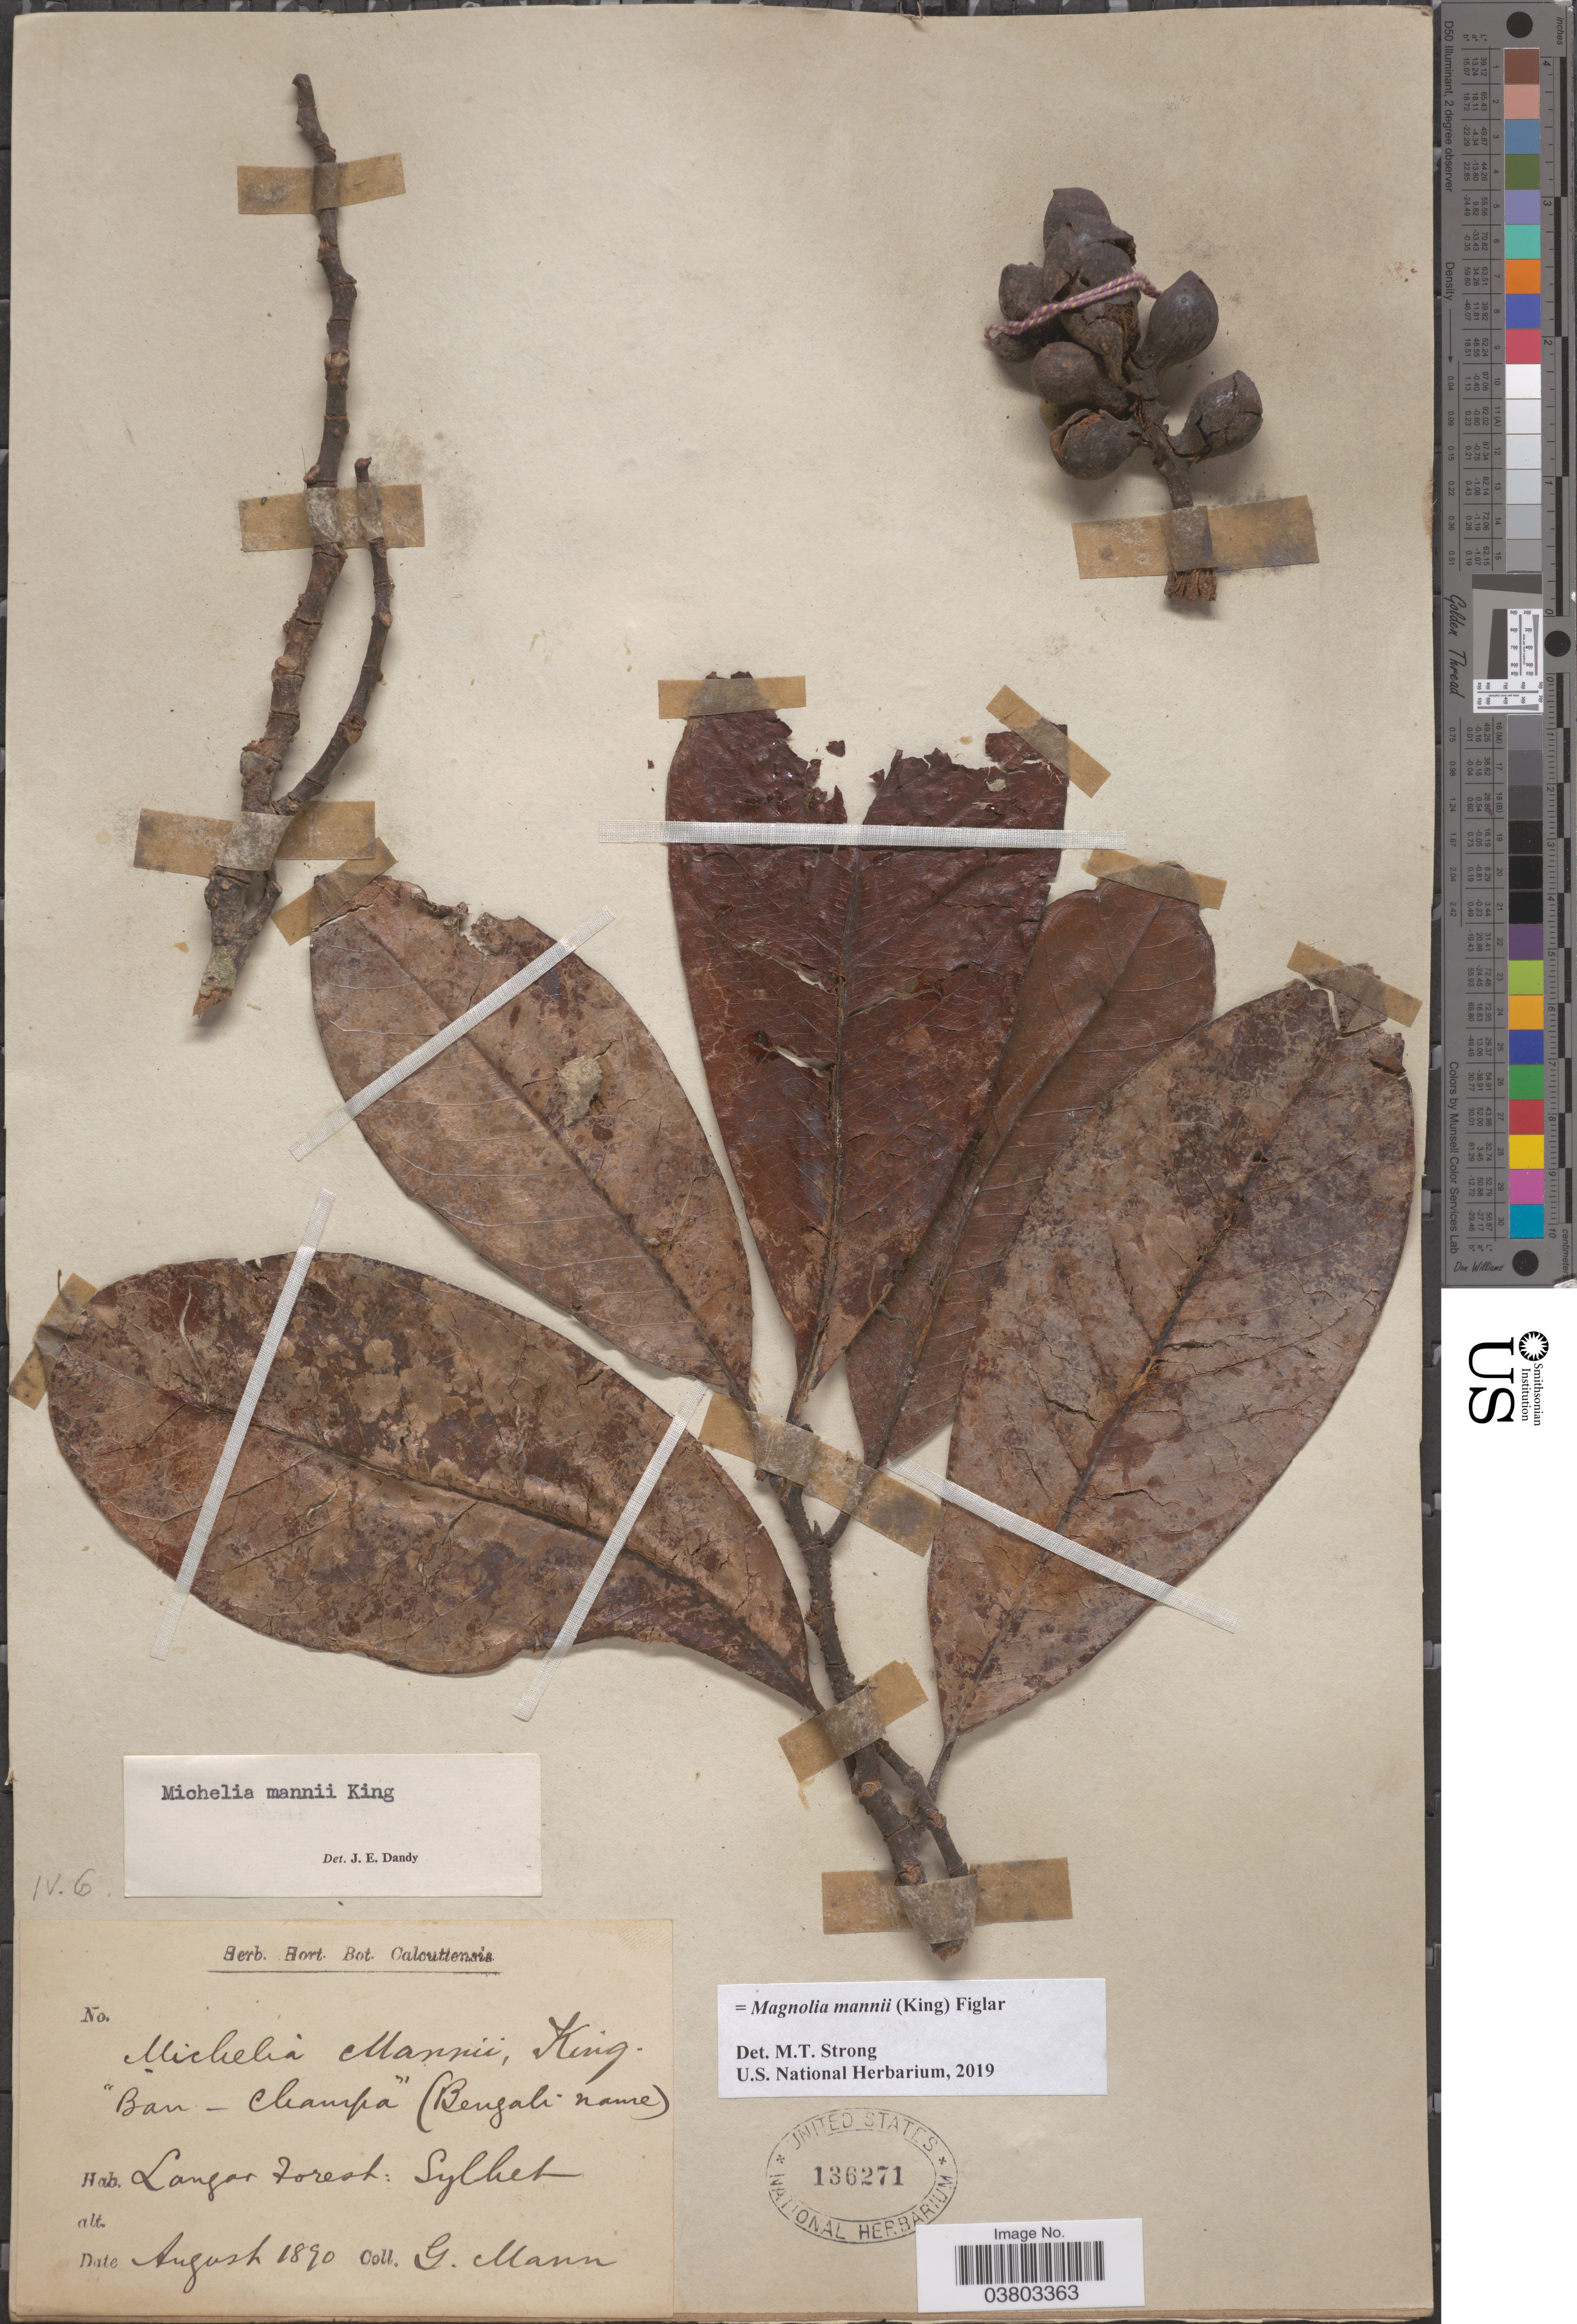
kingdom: Plantae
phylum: Tracheophyta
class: Magnoliopsida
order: Magnoliales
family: Magnoliaceae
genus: Magnolia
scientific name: Magnolia mannii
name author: (King) Figlar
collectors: G. Mann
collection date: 1890-08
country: Bangladesh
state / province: Sylhet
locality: Langar forest.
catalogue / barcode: US 136271